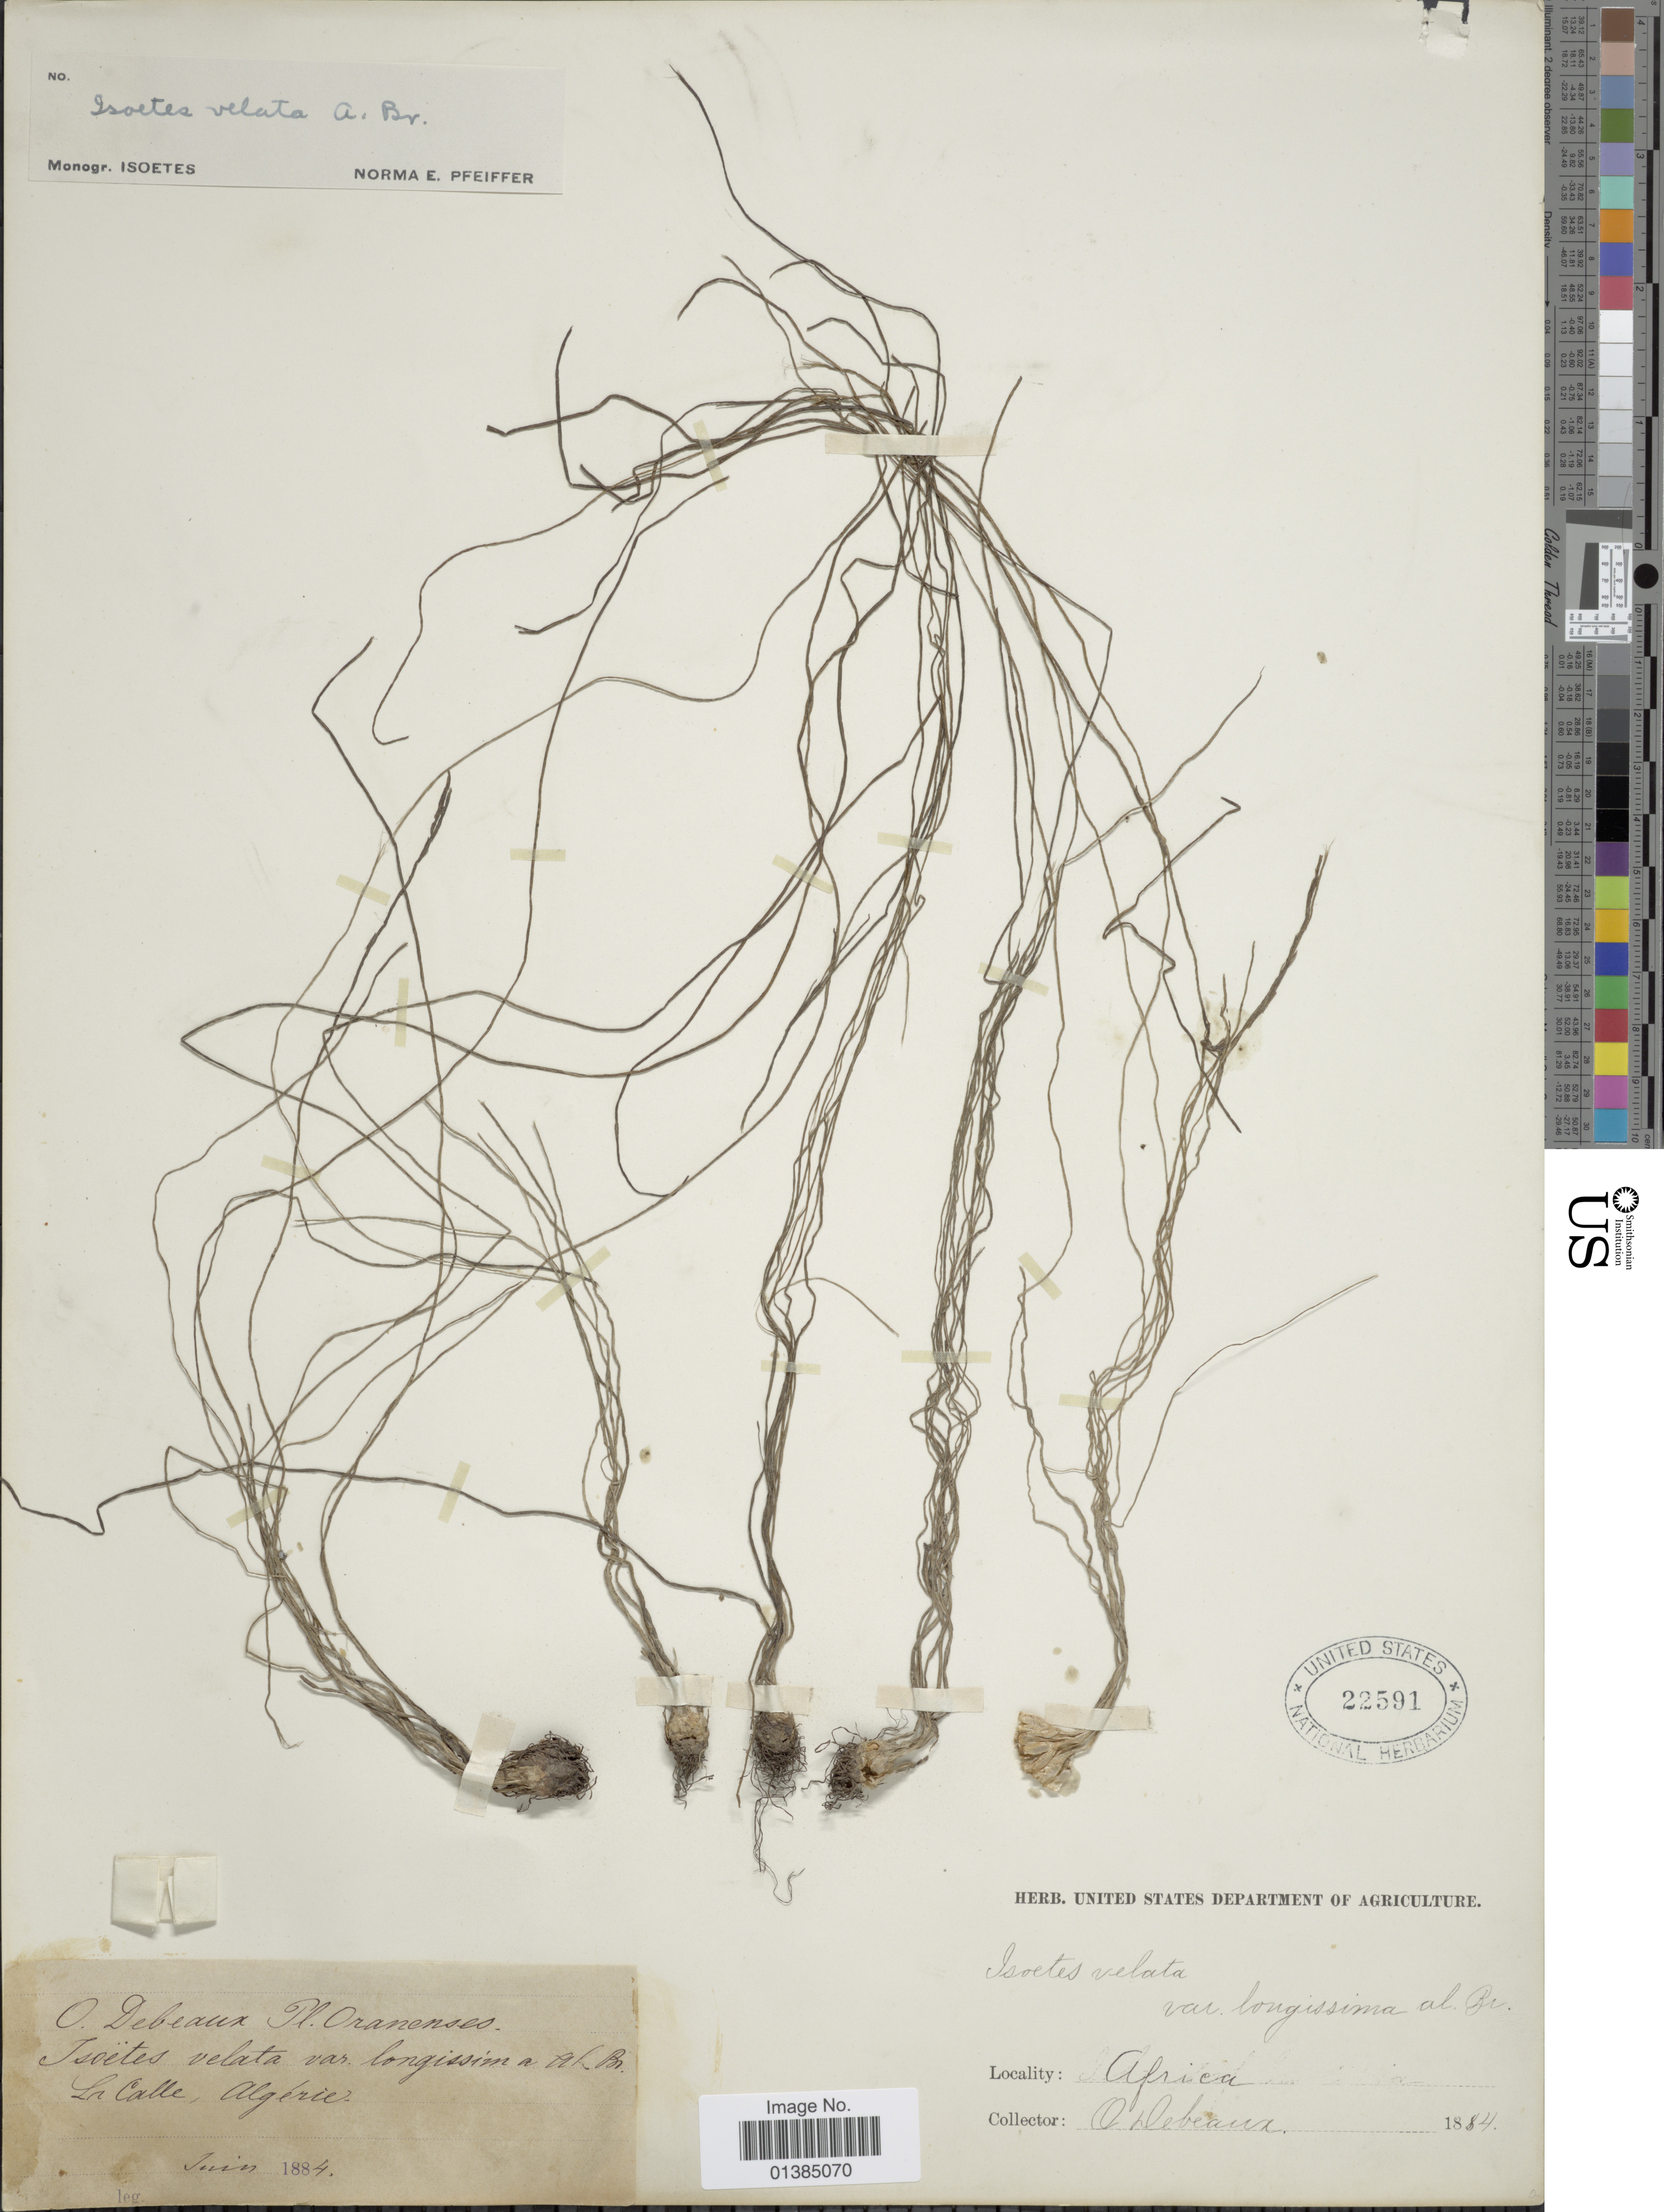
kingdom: Plantae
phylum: Tracheophyta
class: Lycopodiopsida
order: Isoetales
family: Isoetaceae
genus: Isoetes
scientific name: Isoetes velata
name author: A. Braun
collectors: O. Debeaux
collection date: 1884-06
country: Algeria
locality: La Calle.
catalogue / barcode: US 22591